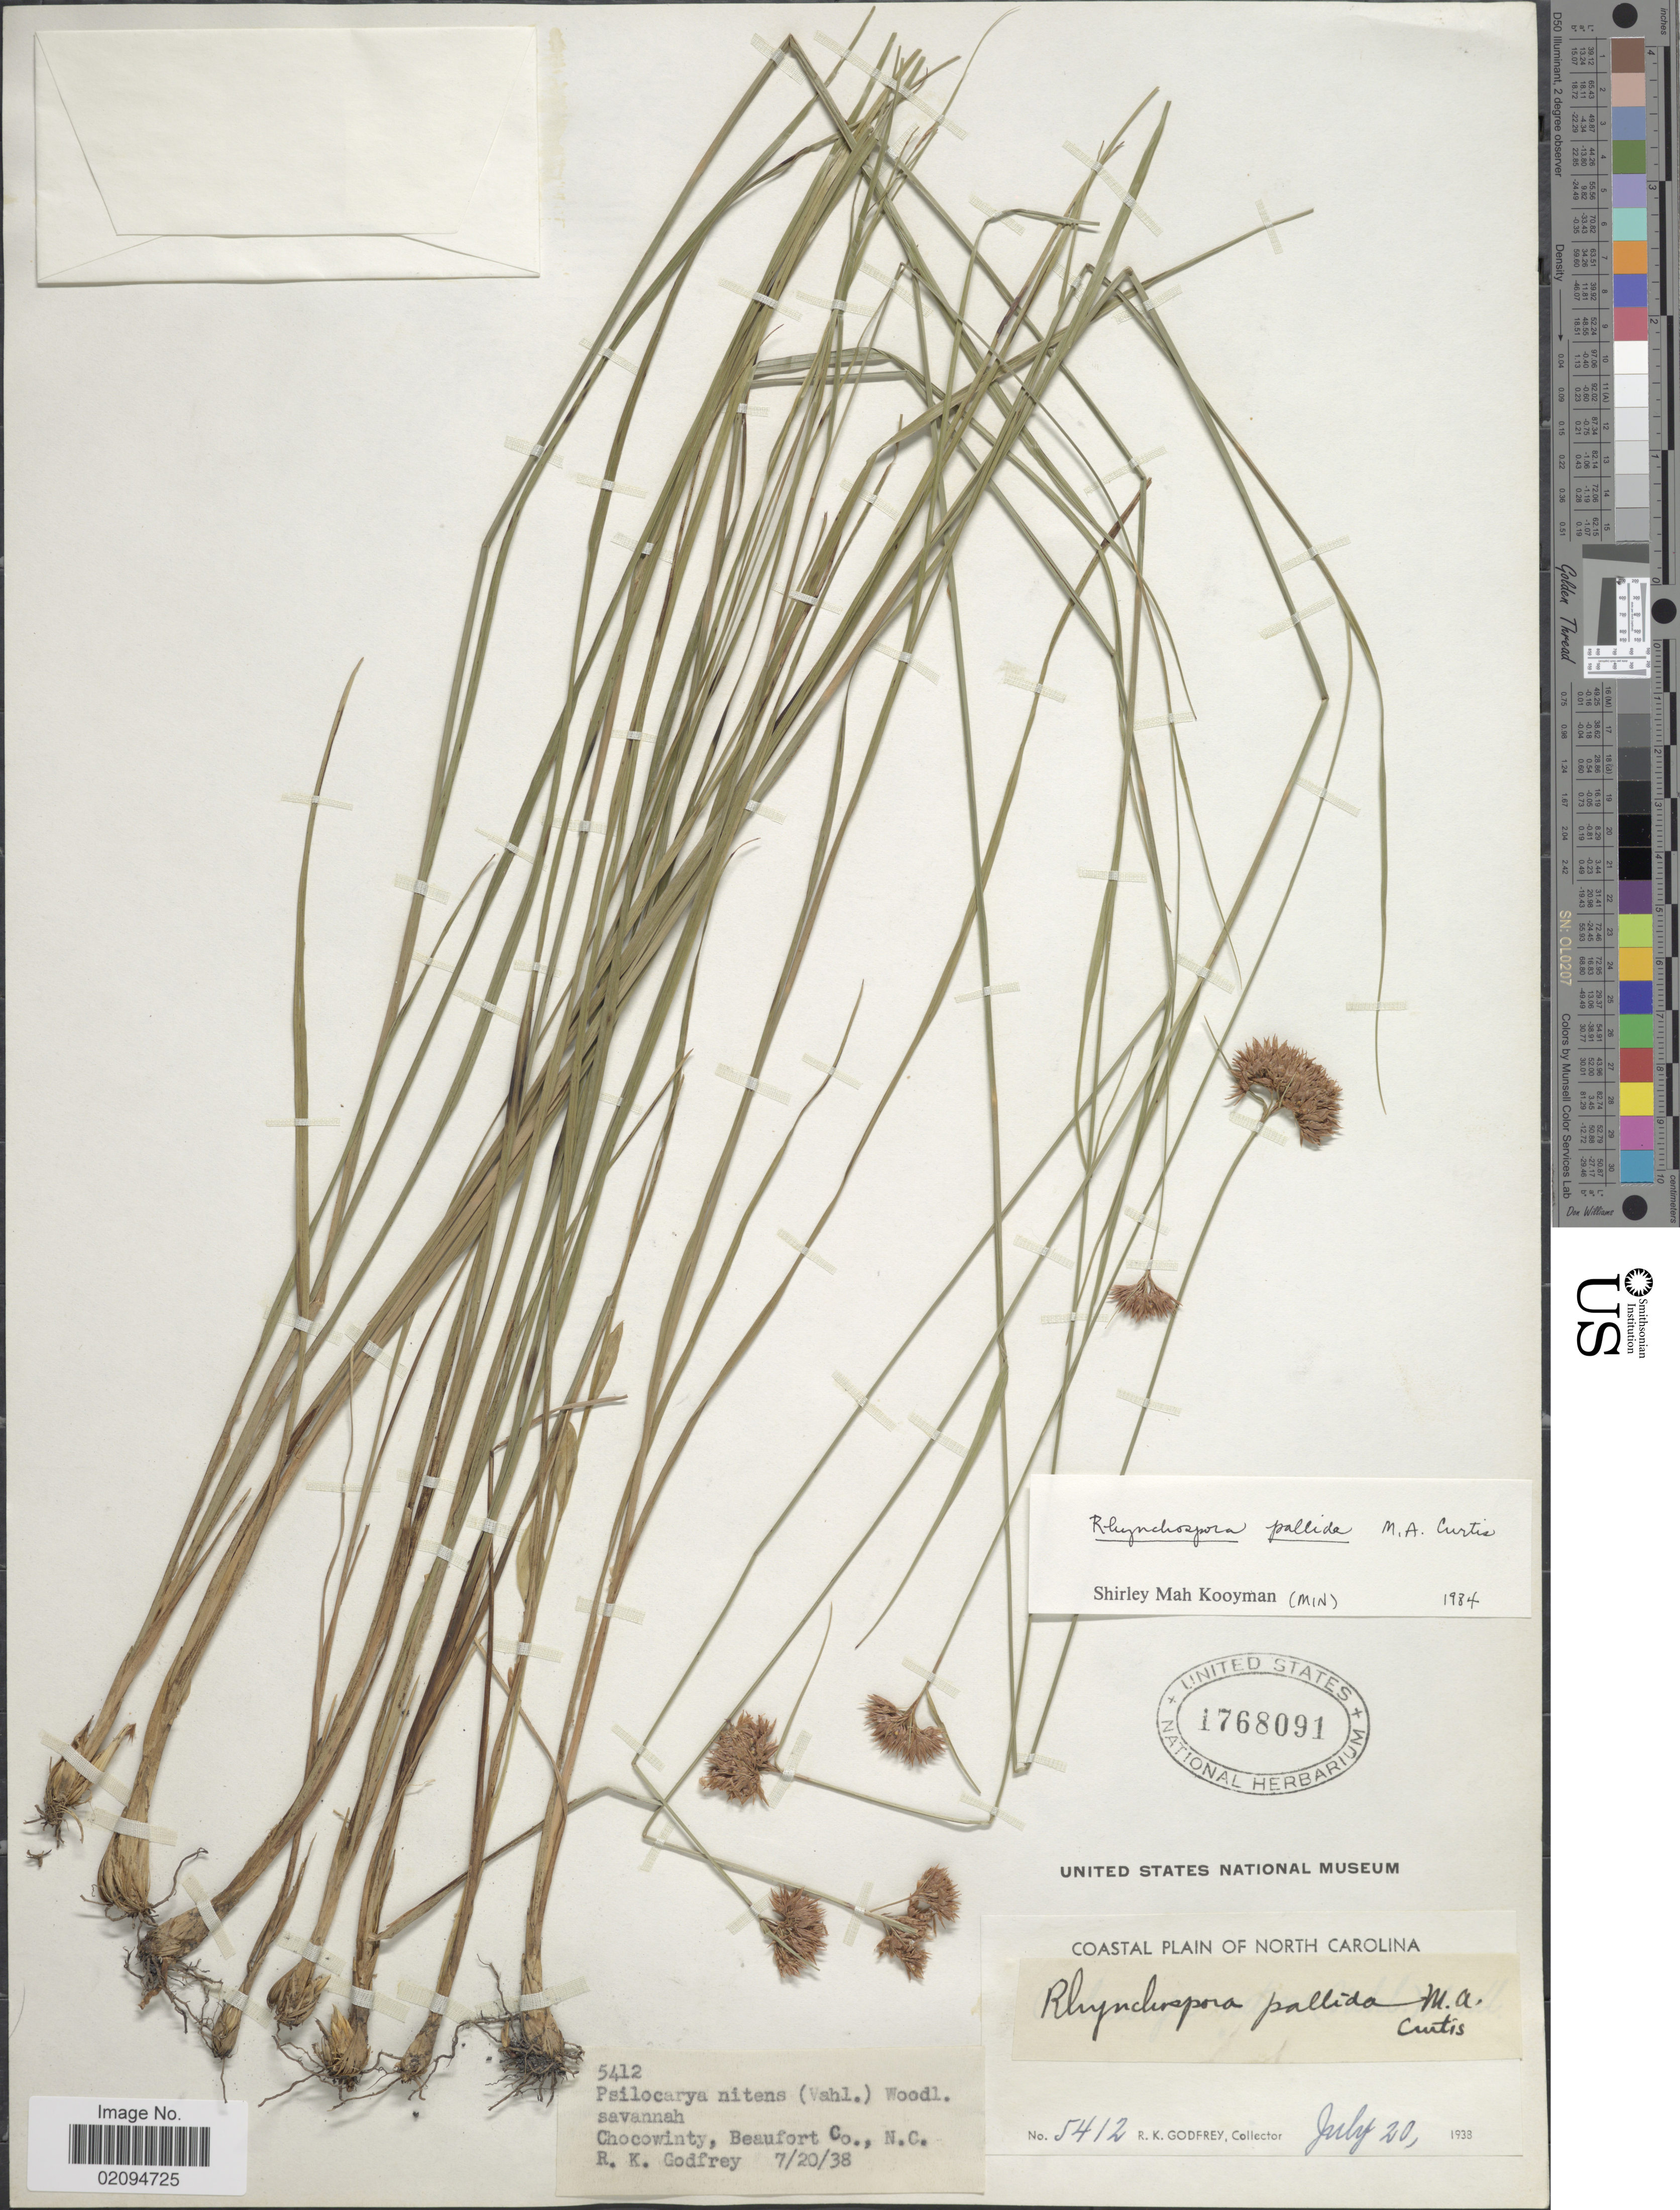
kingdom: Plantae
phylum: Tracheophyta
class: Liliopsida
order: Poales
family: Cyperaceae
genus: Rhynchospora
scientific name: Rhynchospora pallida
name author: M.A. Curtis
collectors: R. K. Godfrey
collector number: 5412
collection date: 1938-07-20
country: United States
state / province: North Carolina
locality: Chocowinty, Beaufort Co.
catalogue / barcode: US 1768091